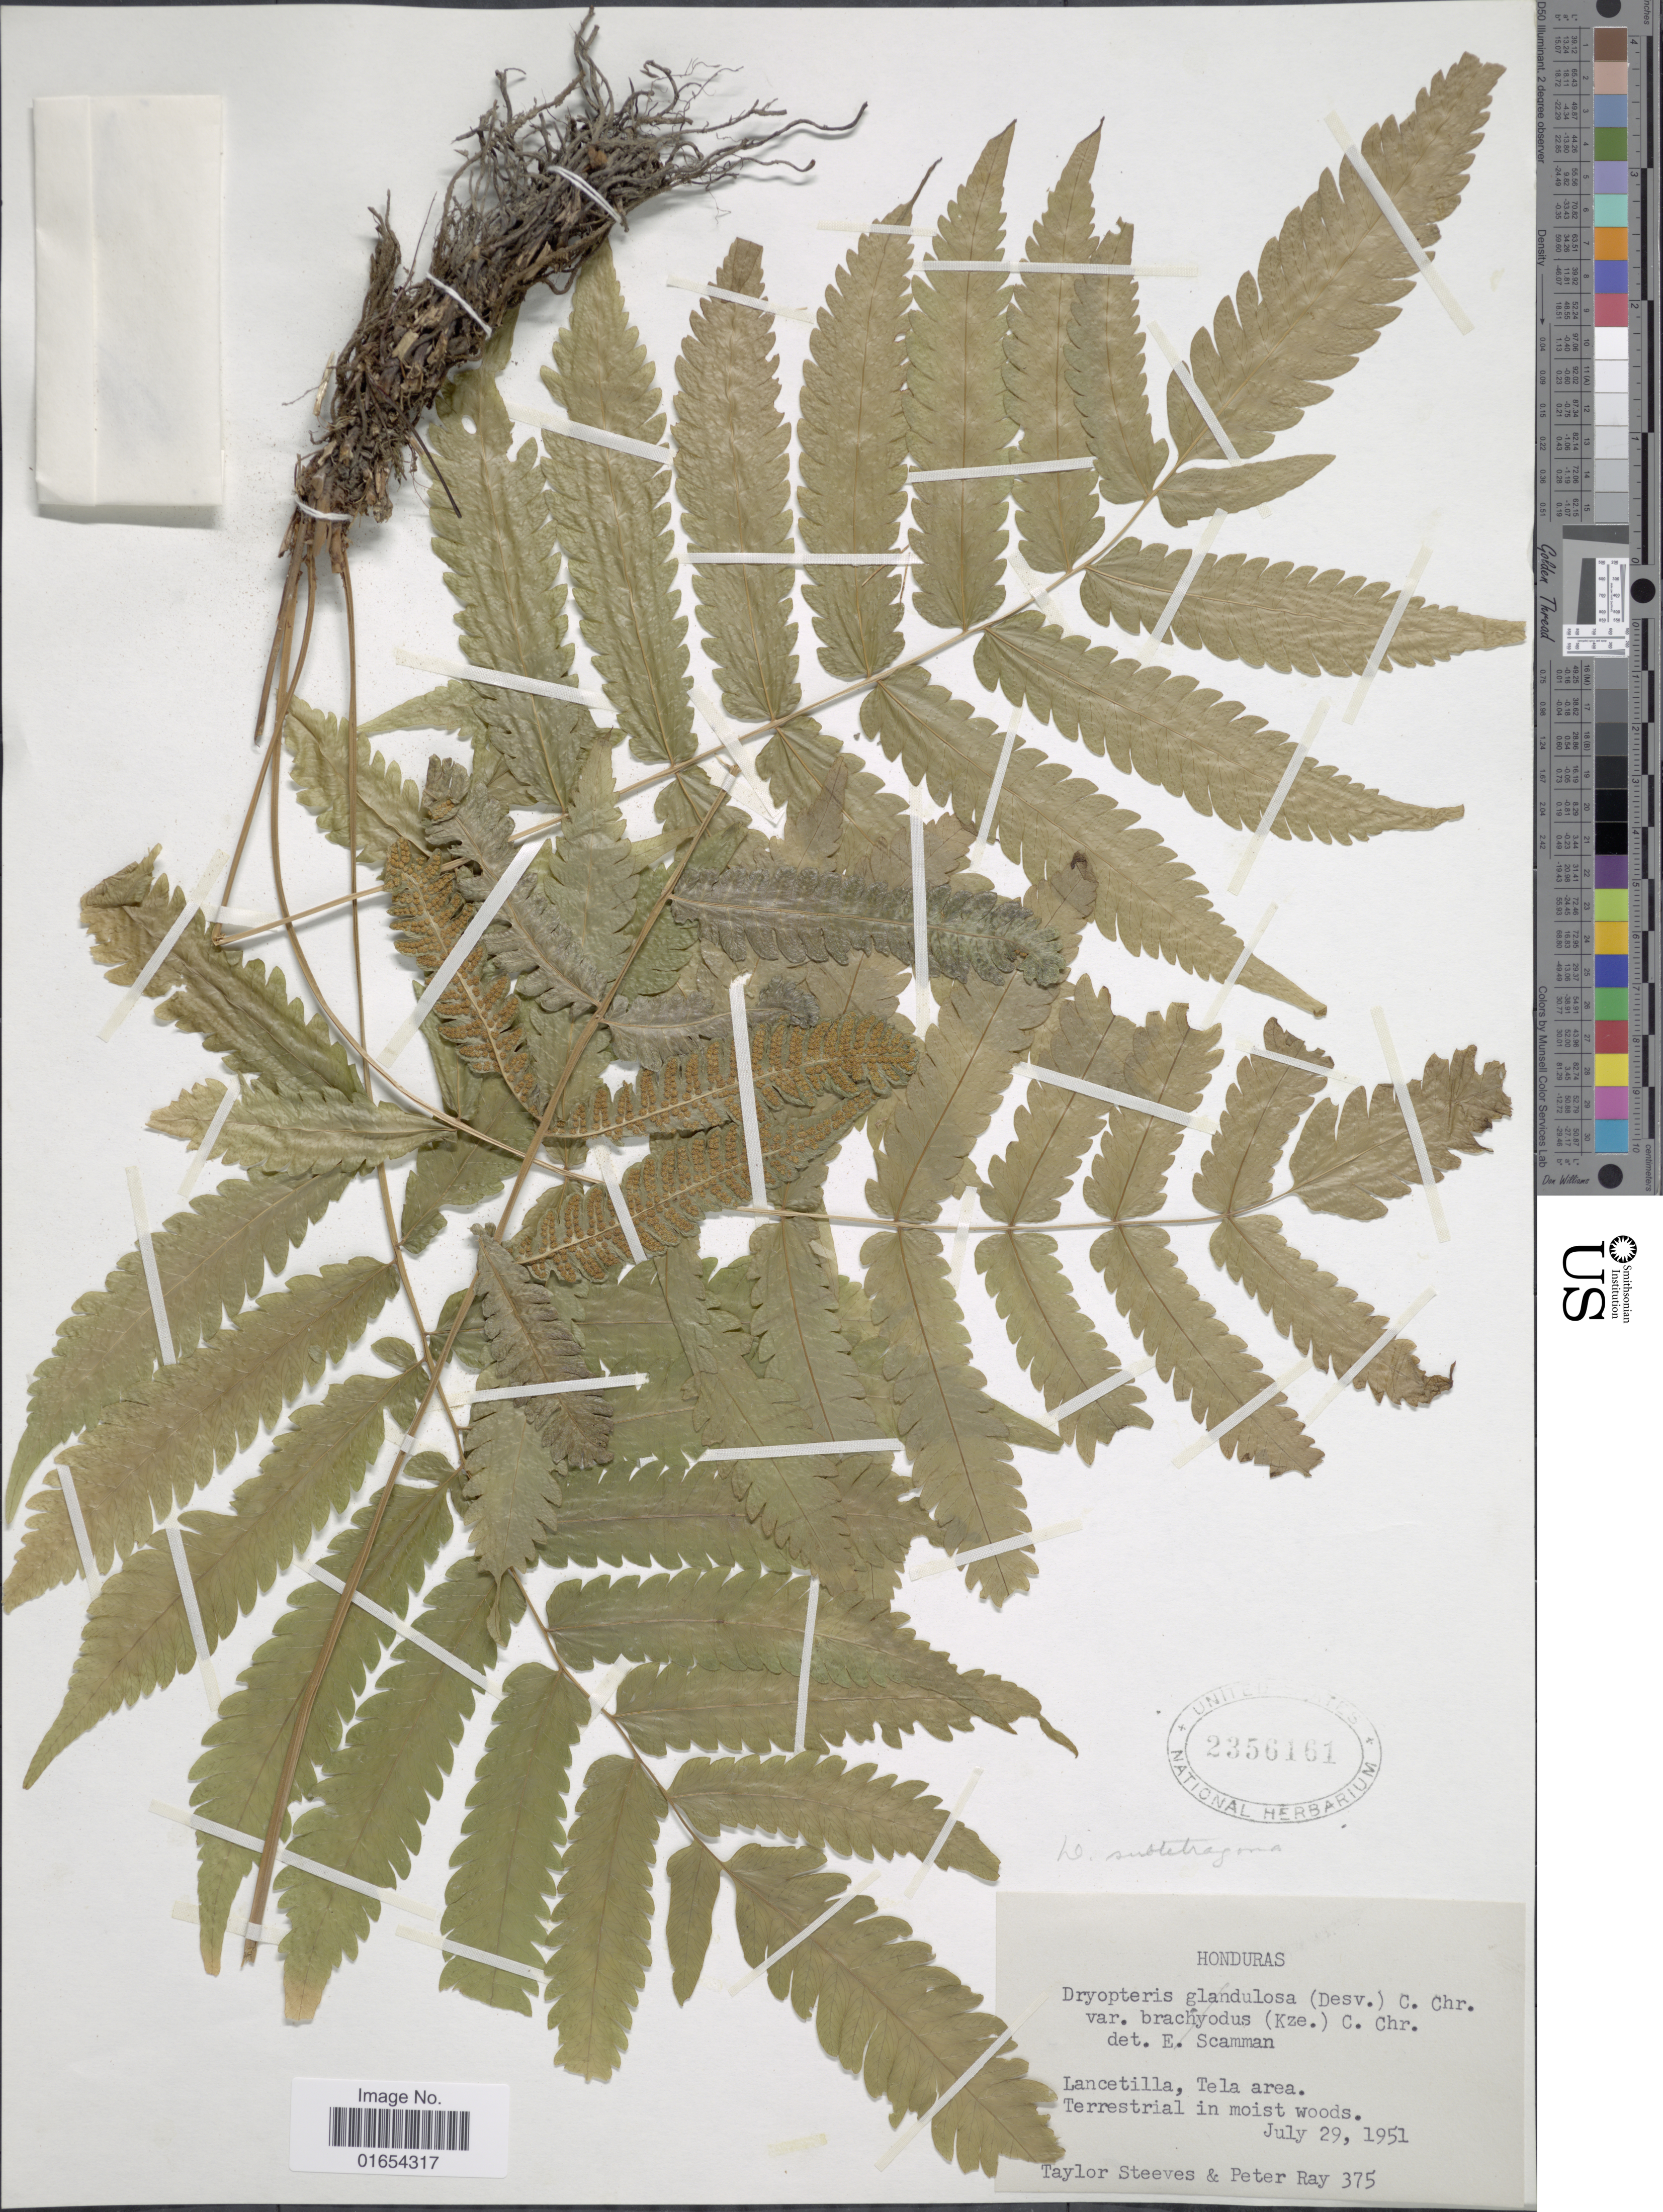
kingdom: Plantae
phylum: Tracheophyta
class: Polypodiopsida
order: Polypodiales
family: Thelypteridaceae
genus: Goniopteris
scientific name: Goniopteris tetragona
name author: (C. Presl) Sw.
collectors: T. Steeves & P. Ray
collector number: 375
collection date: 1951-07-29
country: Honduras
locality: Lancetilla, Tela area. terrestrial in moist woods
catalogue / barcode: US 2356161